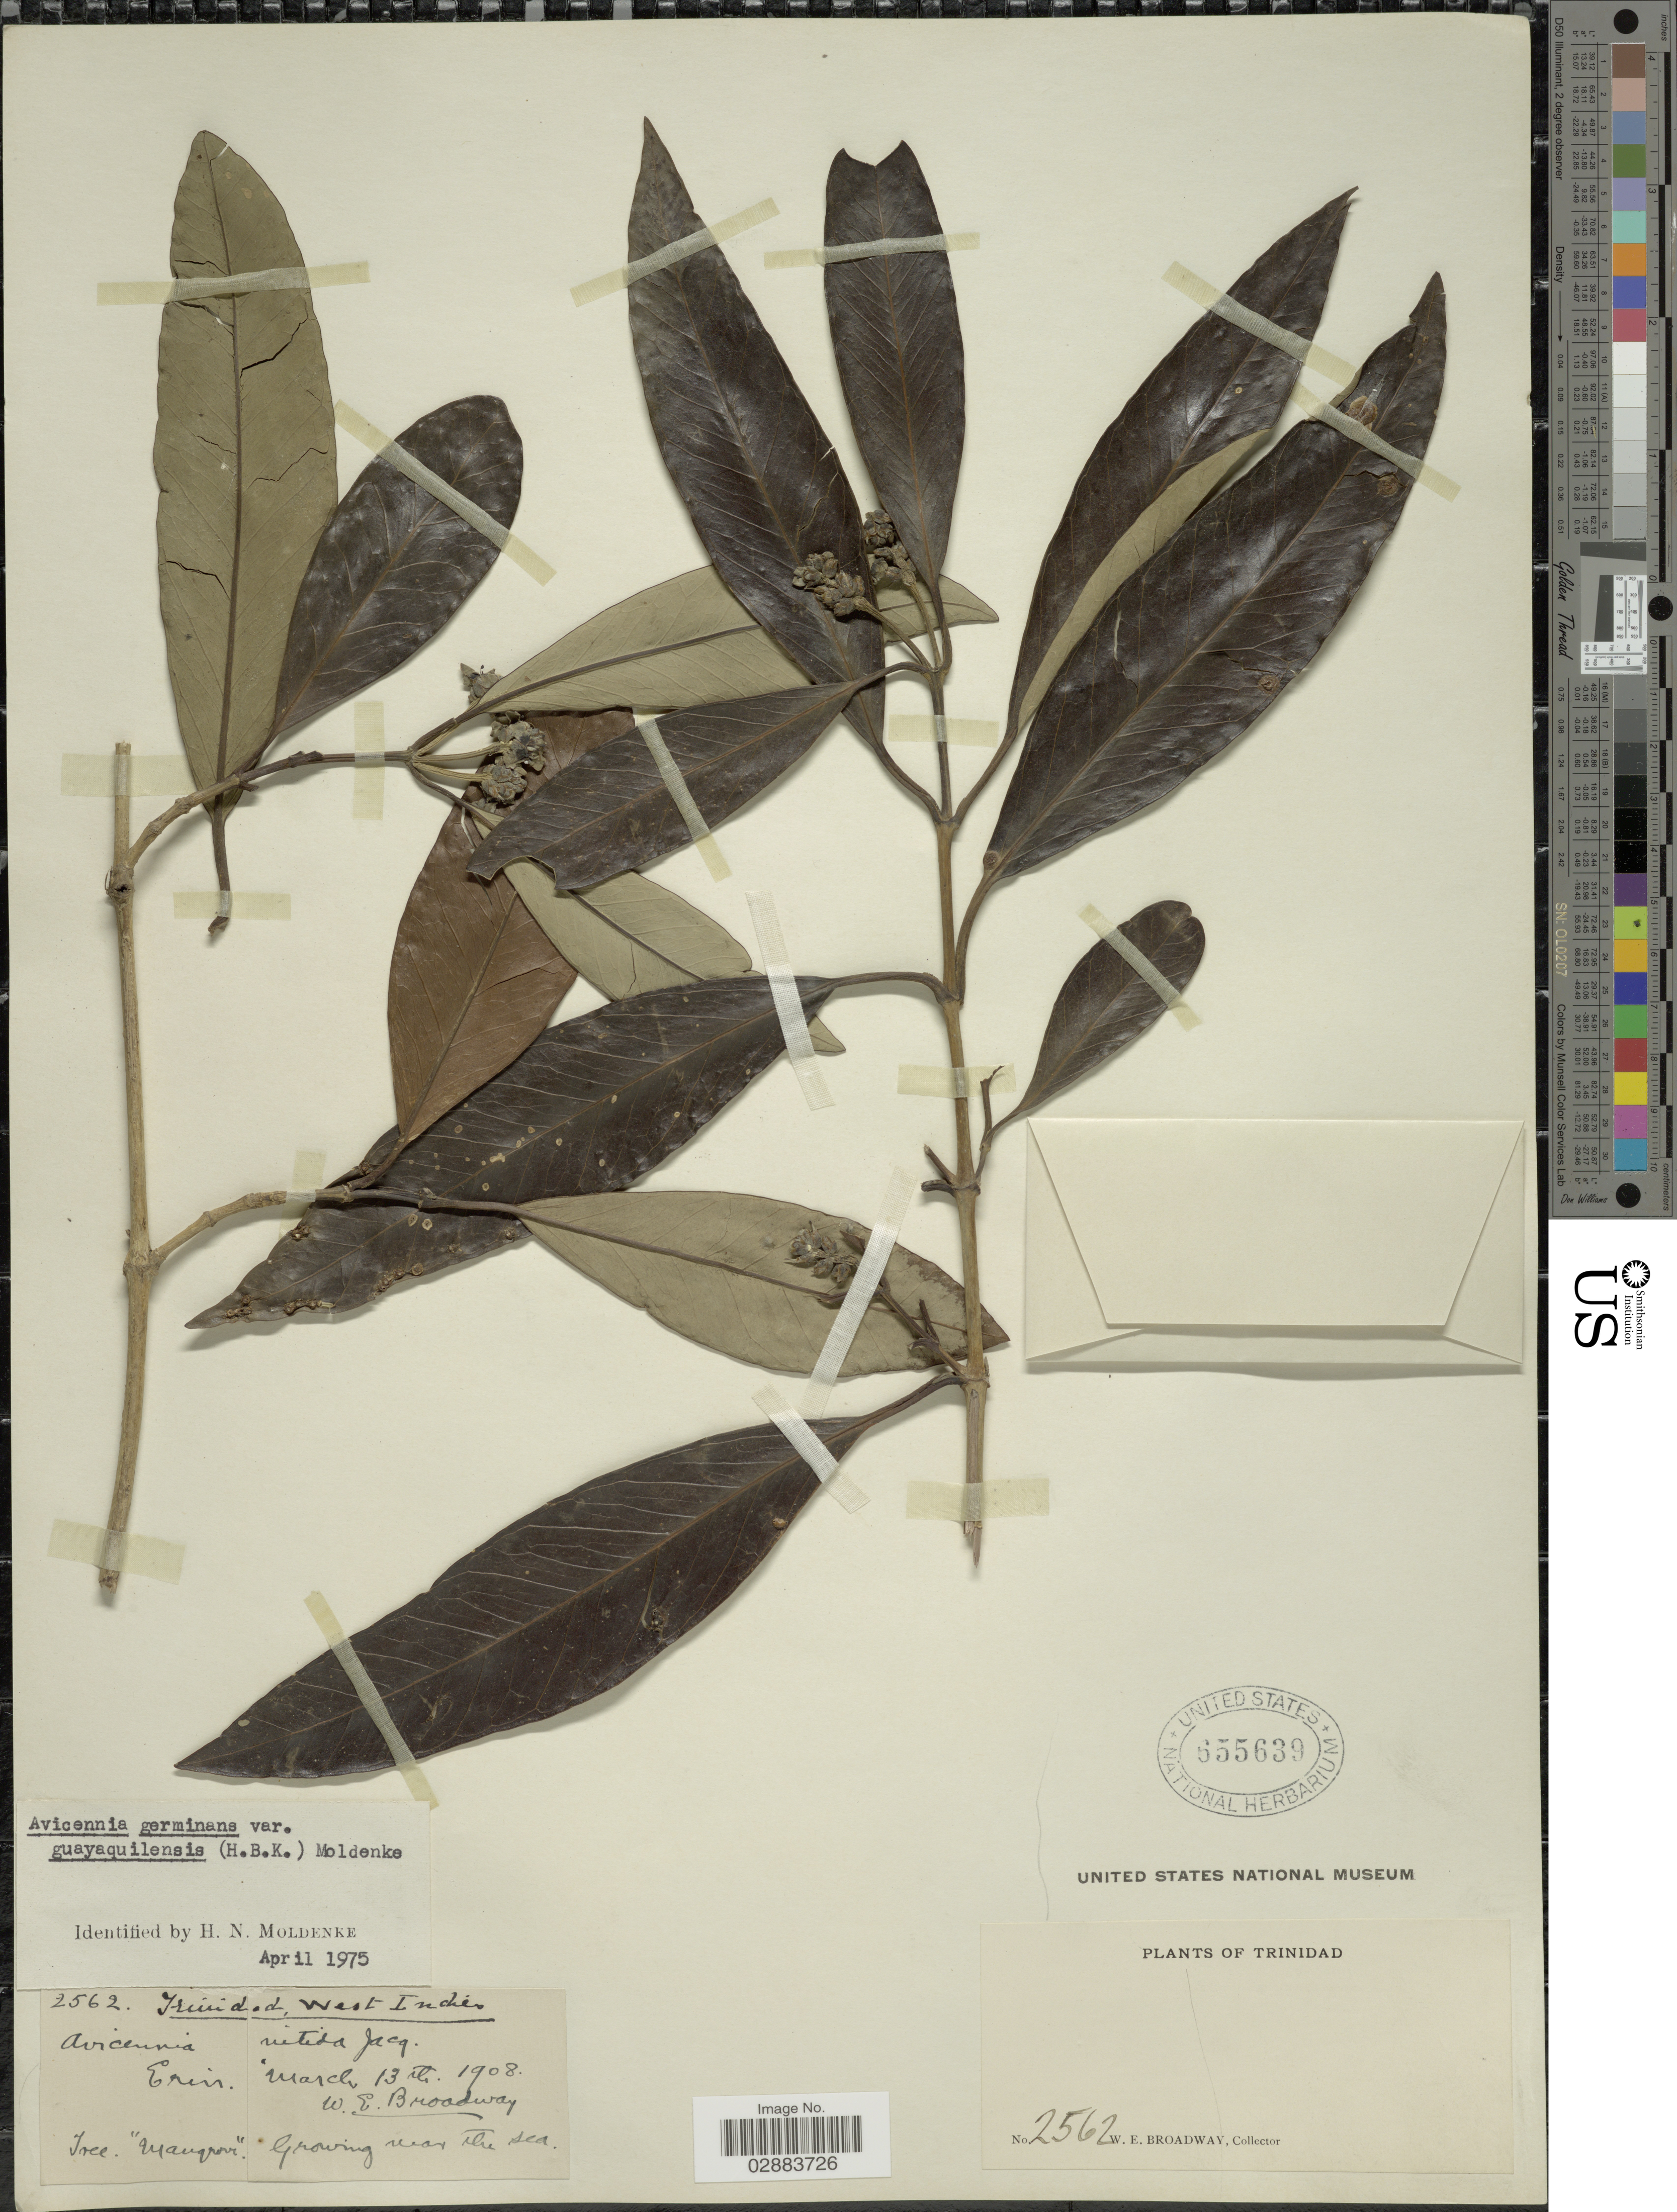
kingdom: Plantae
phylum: Tracheophyta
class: Magnoliopsida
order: Lamiales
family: Acanthaceae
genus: Avicennia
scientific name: Avicennia germinans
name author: (L.) L.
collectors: W. E. Broadway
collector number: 2562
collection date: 1908-03-13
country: Trinidad and Tobago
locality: Trinidad, West Indies.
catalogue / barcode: US 655639